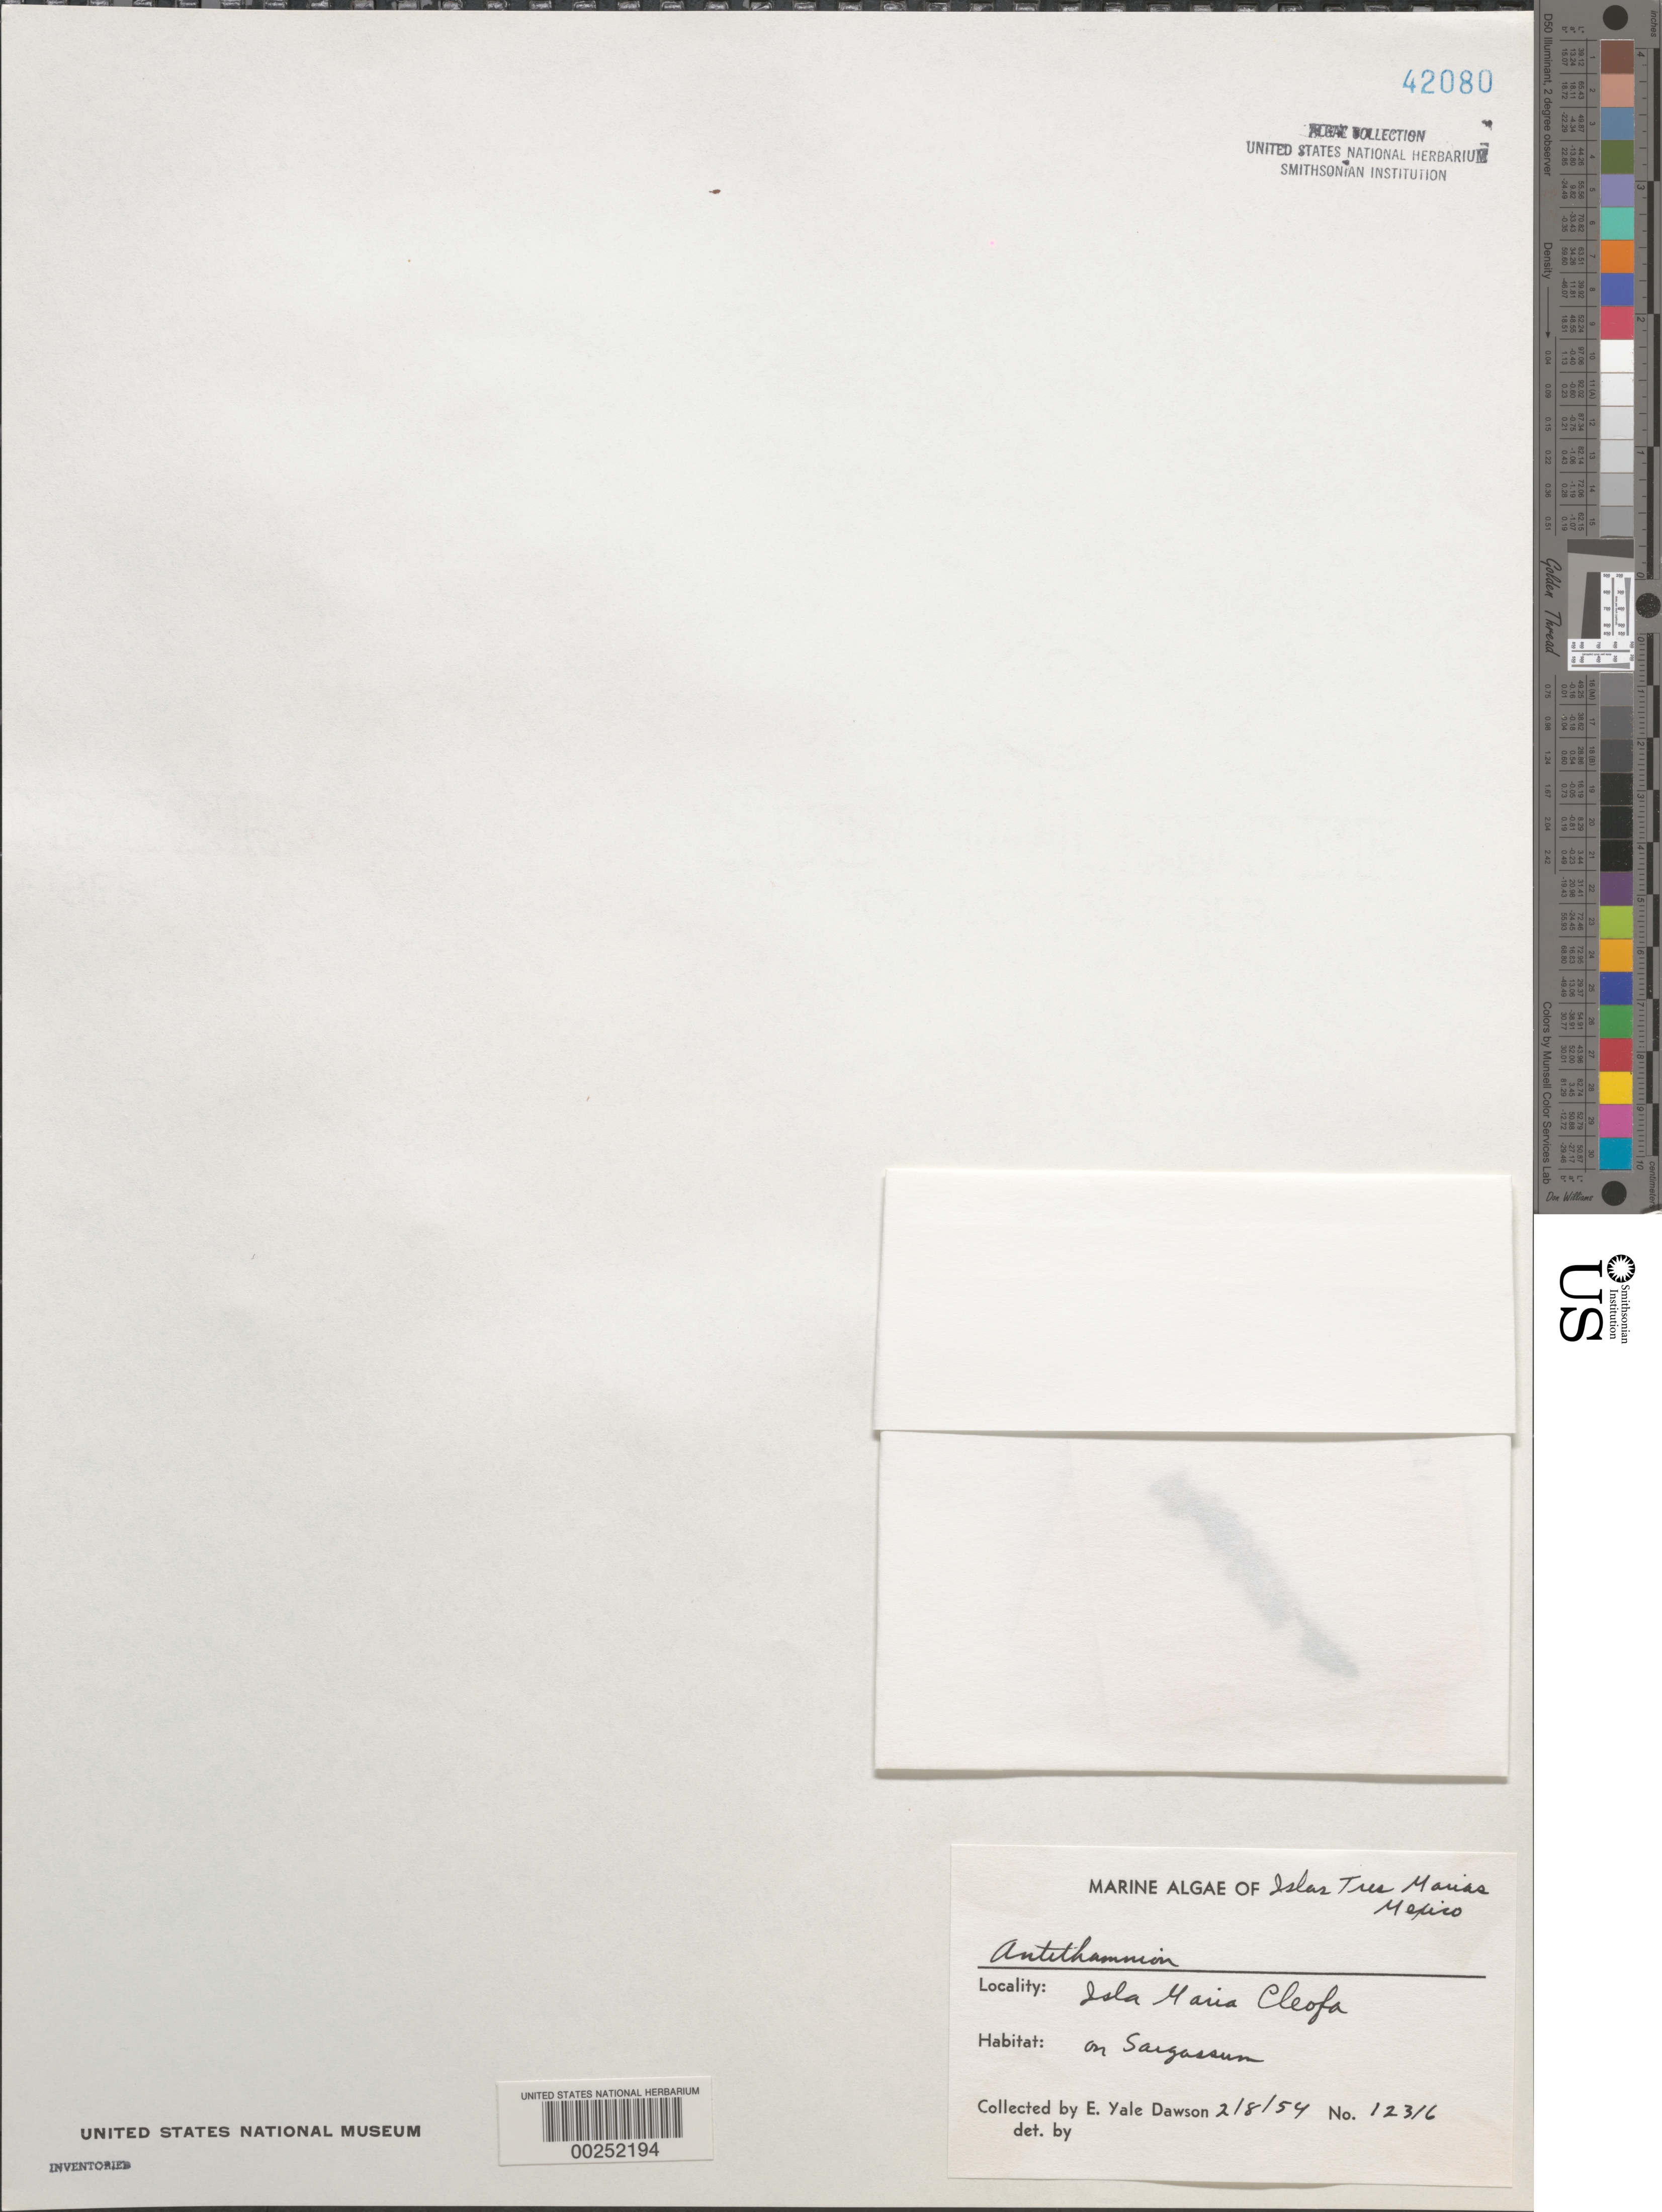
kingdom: Plantae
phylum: Rhodophyta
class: Florideophyceae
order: Ceramiales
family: Ceramiaceae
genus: Antithamnion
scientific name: Antithamnion sp.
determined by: Norris, James N.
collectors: E. Y. Dawson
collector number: EYD 12316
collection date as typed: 08 Feb 1954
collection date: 1954-02-08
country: Mexico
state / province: Nayarit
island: Isla Maria Cleofa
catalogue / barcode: US 42080